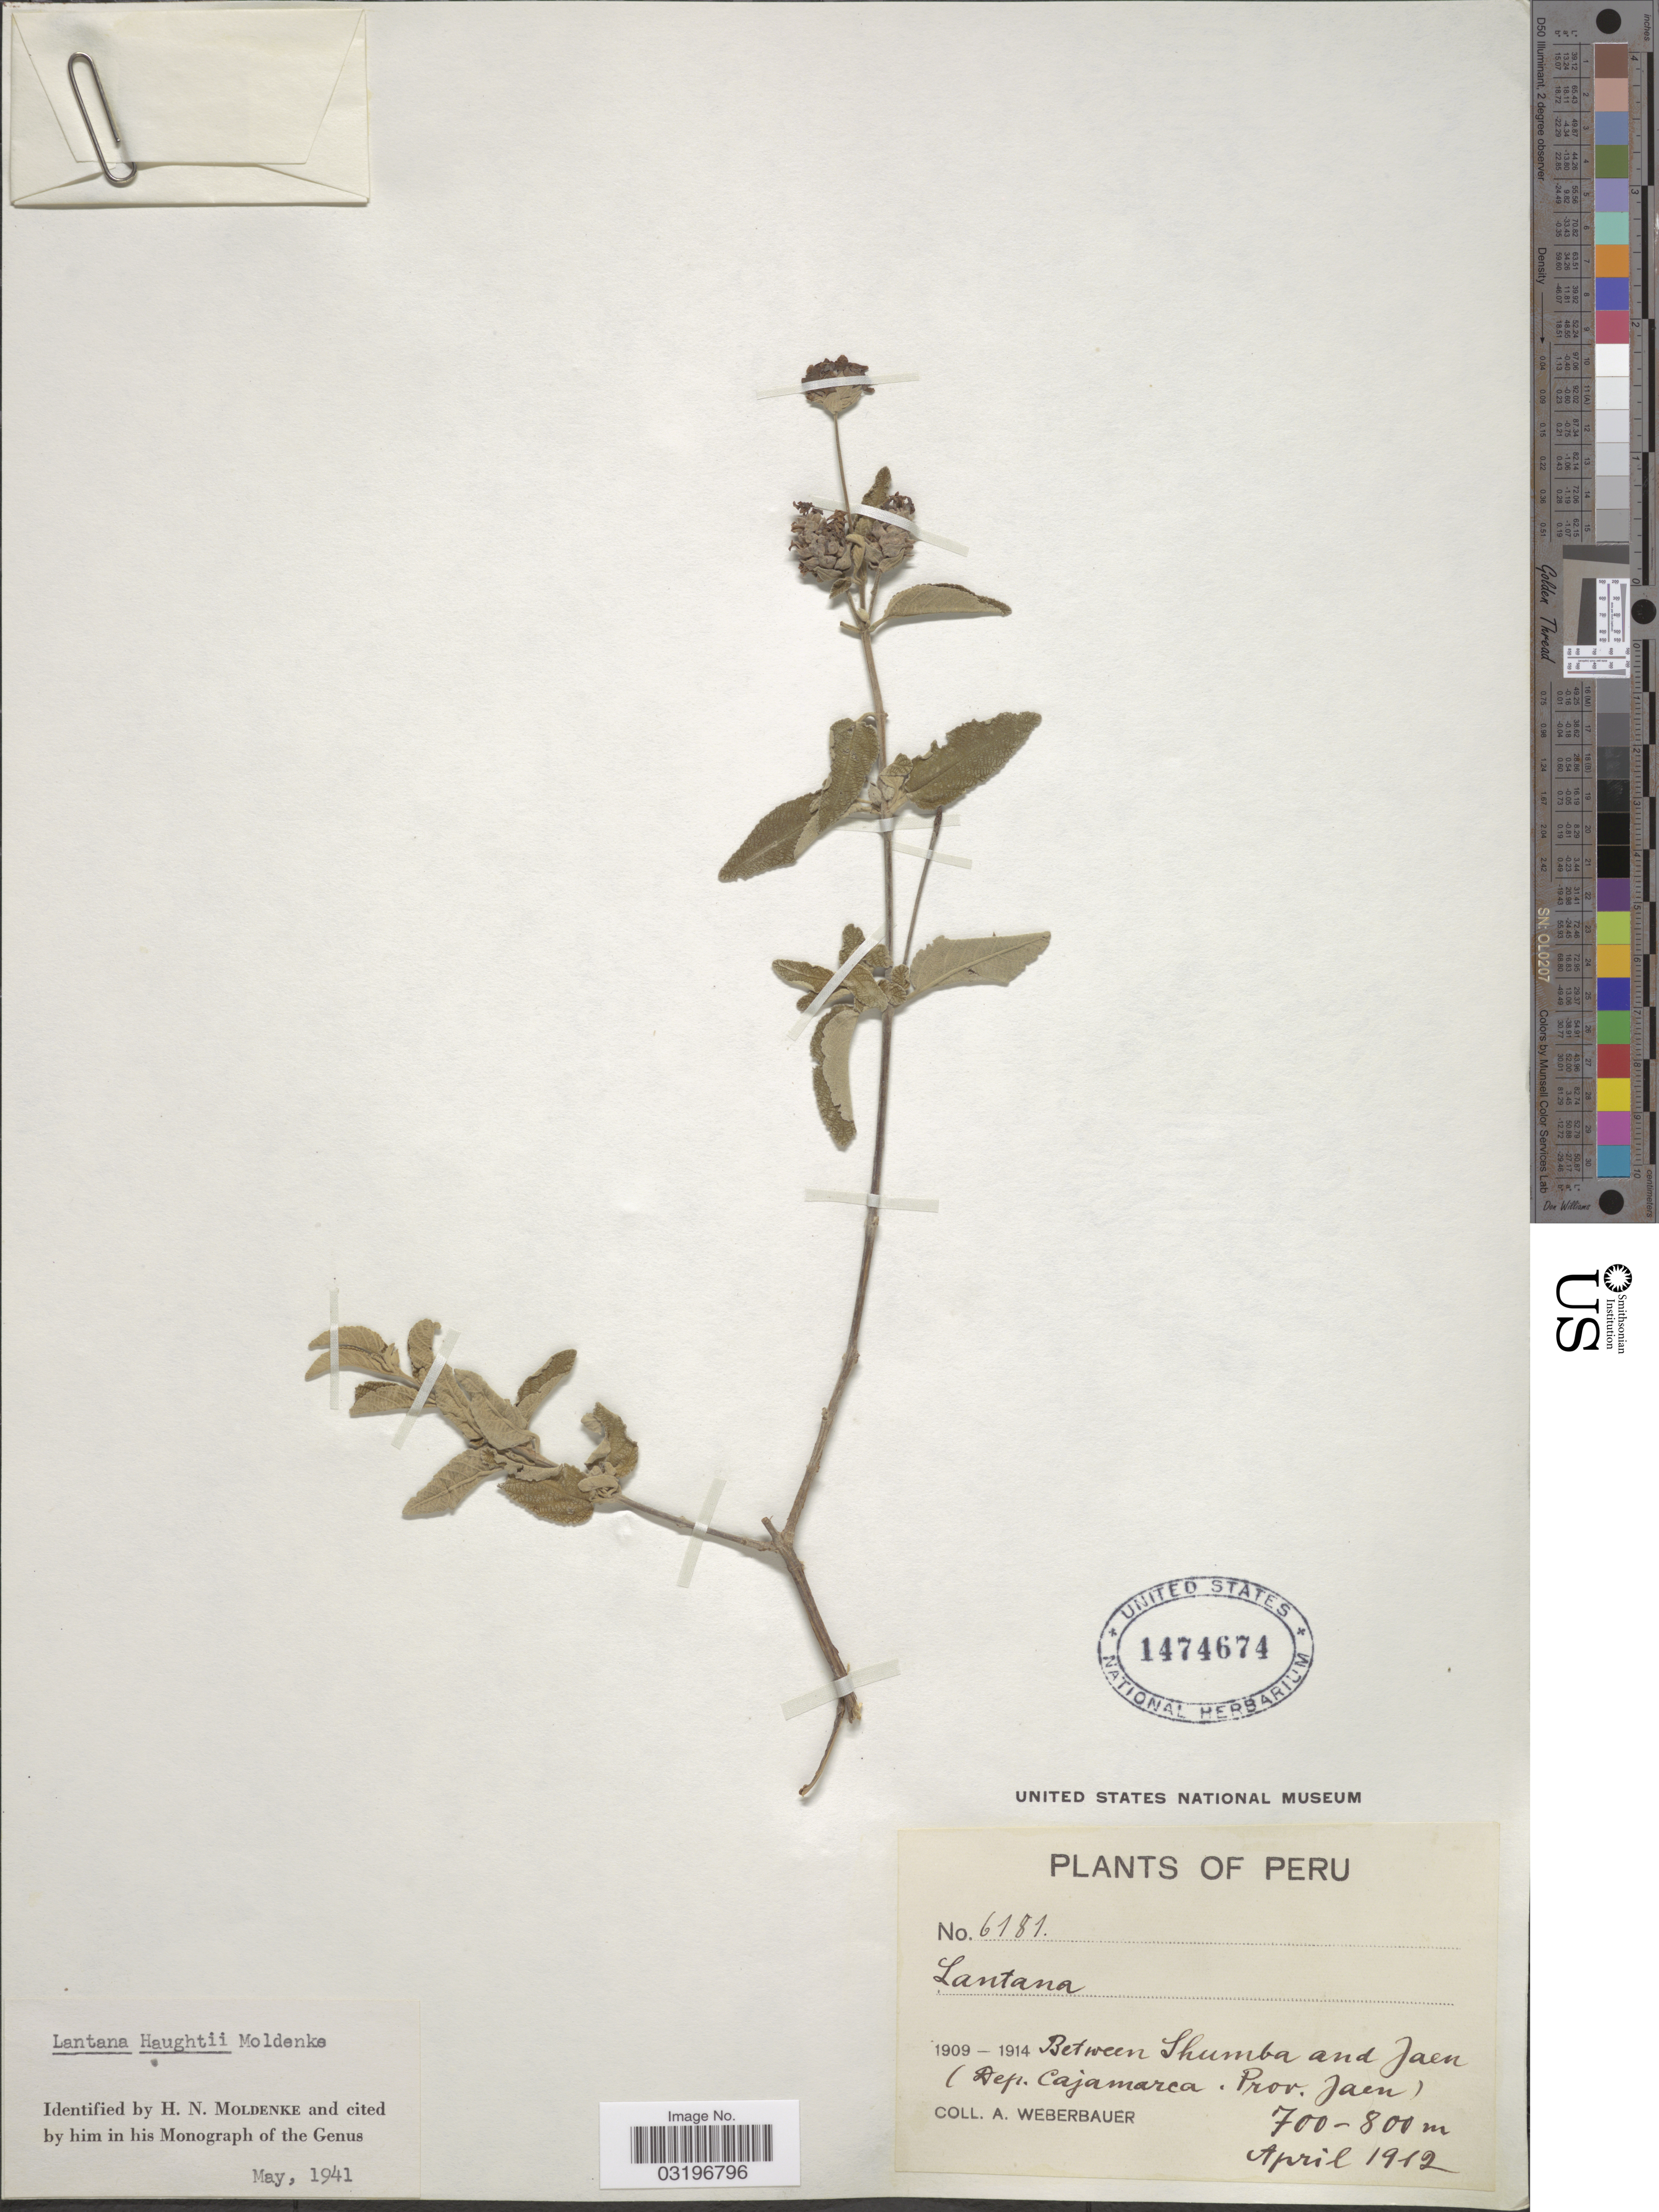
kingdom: Plantae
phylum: Tracheophyta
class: Magnoliopsida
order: Lamiales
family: Verbenaceae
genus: Lantana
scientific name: Lantana haughtii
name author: Moldenke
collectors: A. Weberbauer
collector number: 6181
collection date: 1912-04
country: Peru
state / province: Cajamarca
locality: Between Shumba and Jaen (Dep. Cajamarca. Prov. Jaen).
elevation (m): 700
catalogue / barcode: US 1474674